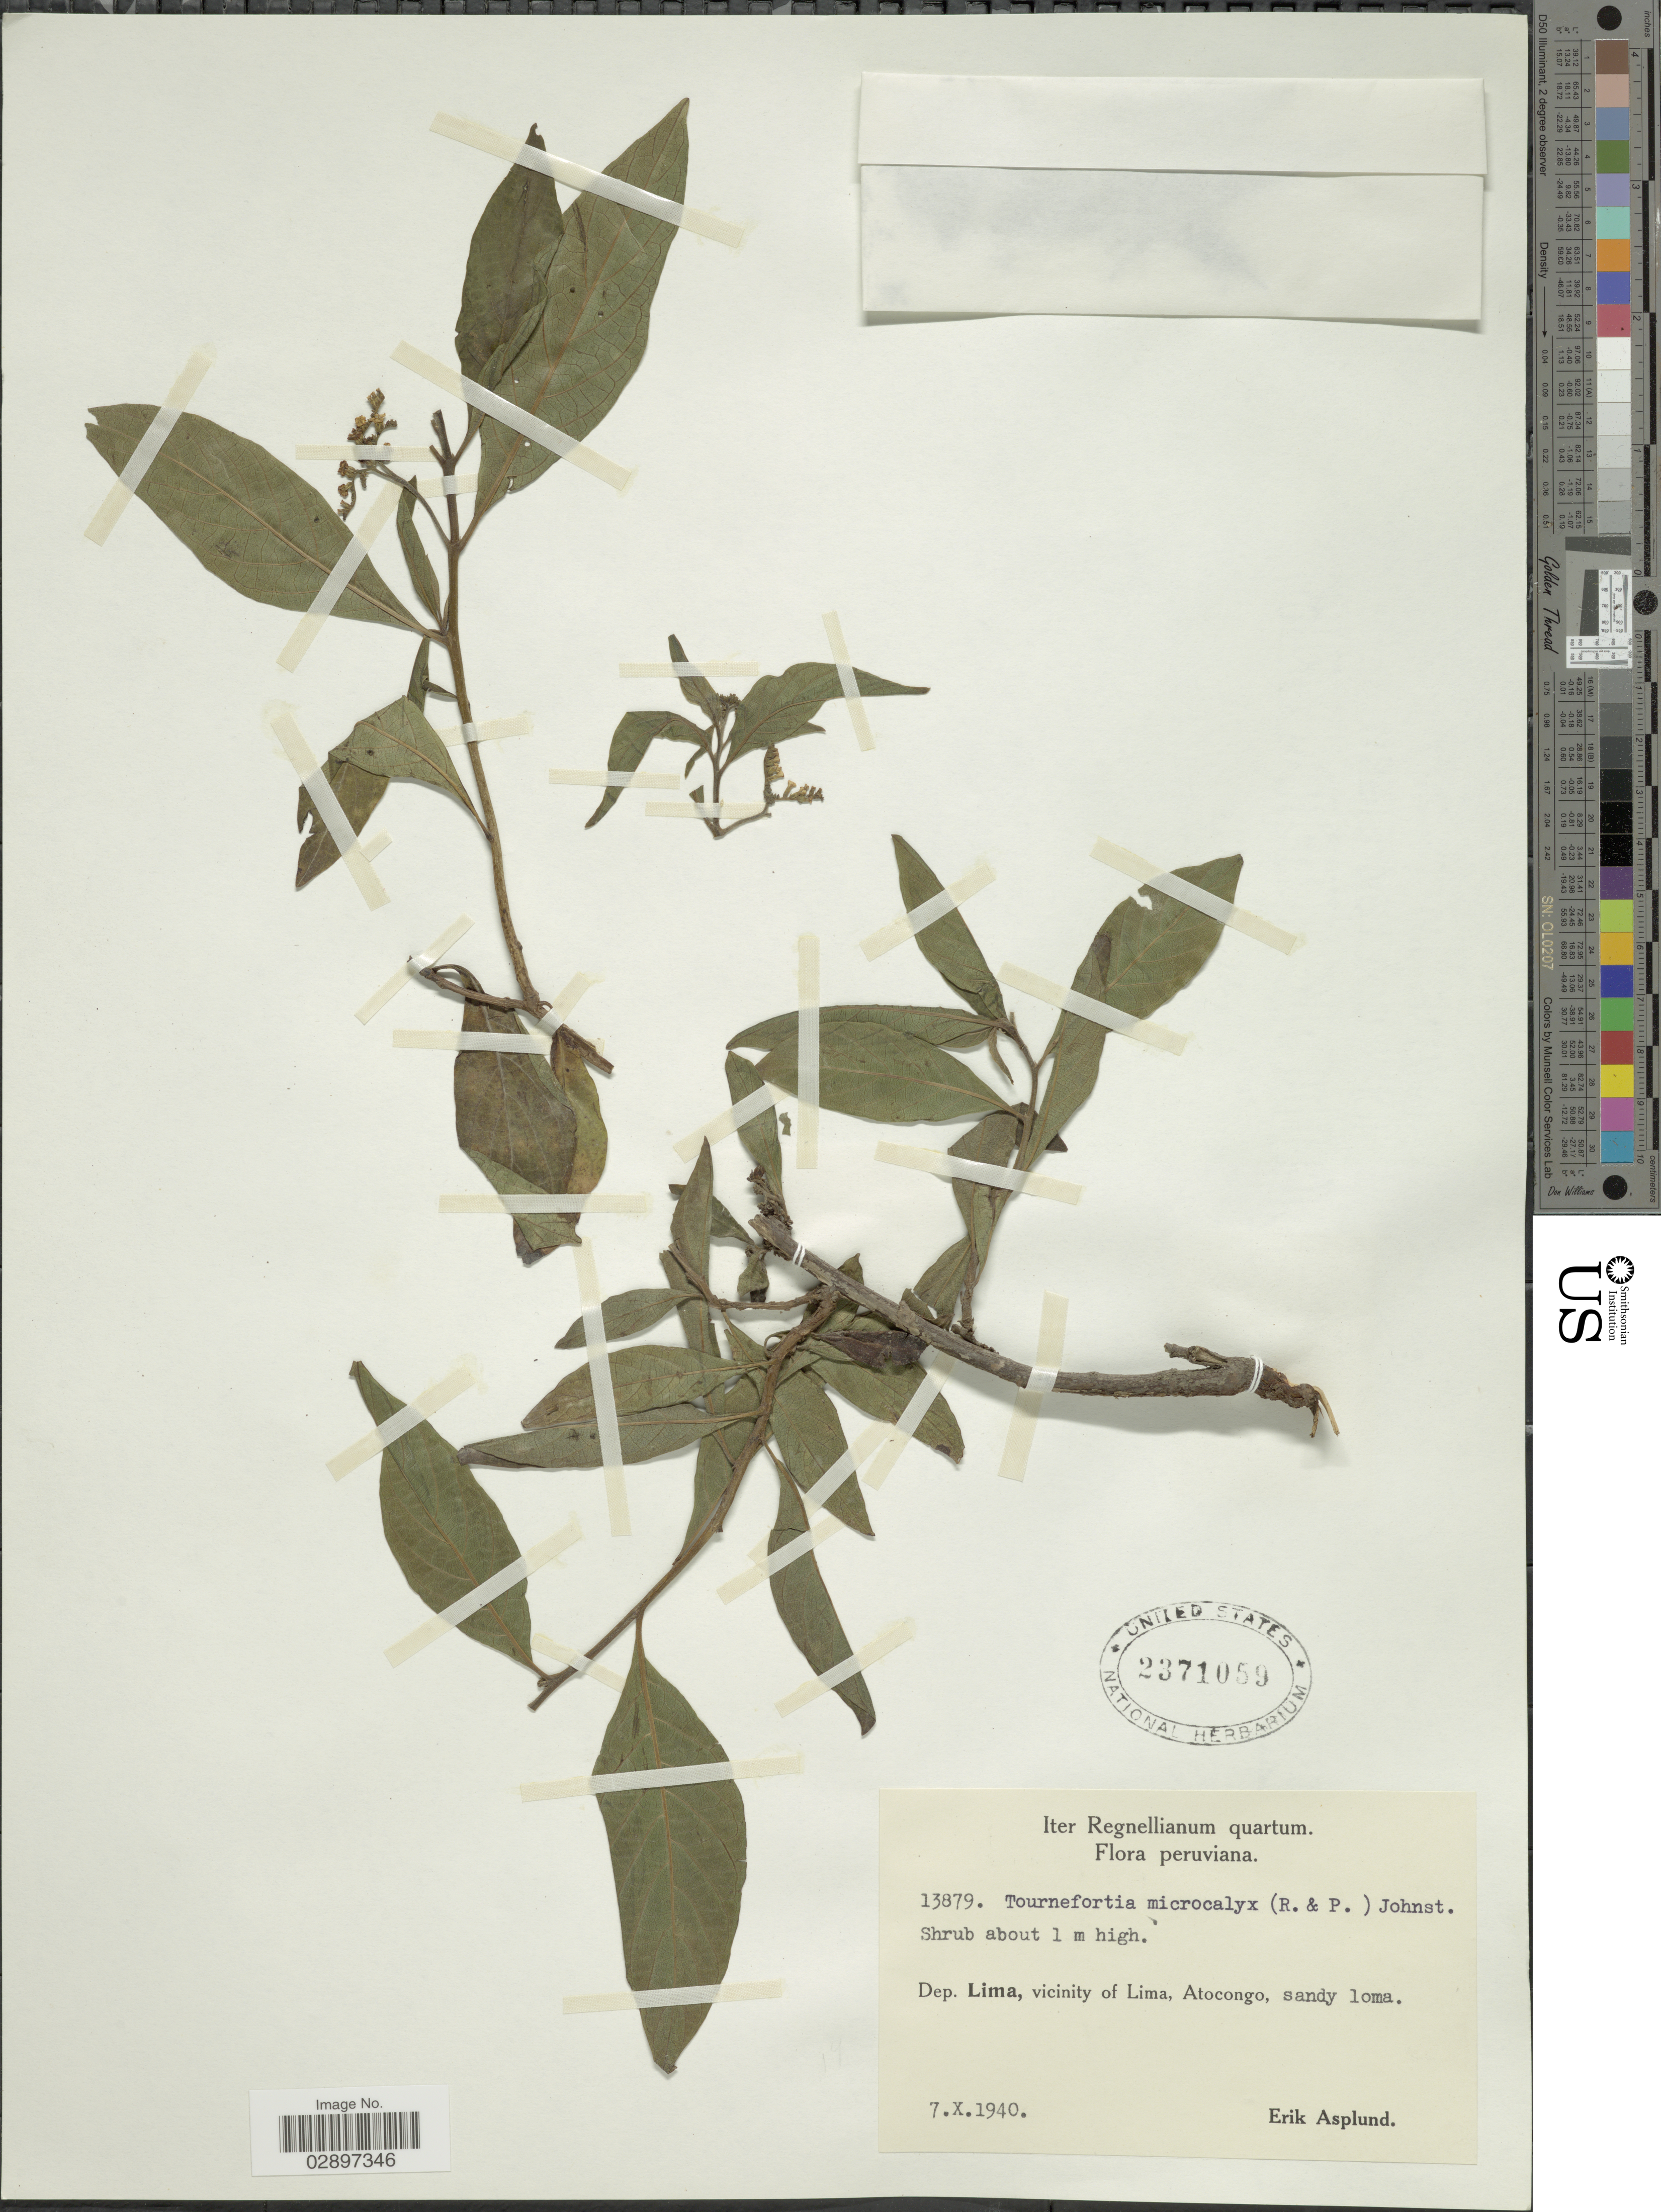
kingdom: Plantae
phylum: Tracheophyta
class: Magnoliopsida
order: Boraginales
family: Heliotropiaceae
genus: Tournefortia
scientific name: Tournefortia microcalyx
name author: (Ruiz & Pav.) I.M. Johnst.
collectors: E. Asplund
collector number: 13879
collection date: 1940-10-07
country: Peru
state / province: Lima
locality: Dep. Lima, vicinity of Lima, Atocongo, sandy loma.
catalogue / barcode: US 2371059